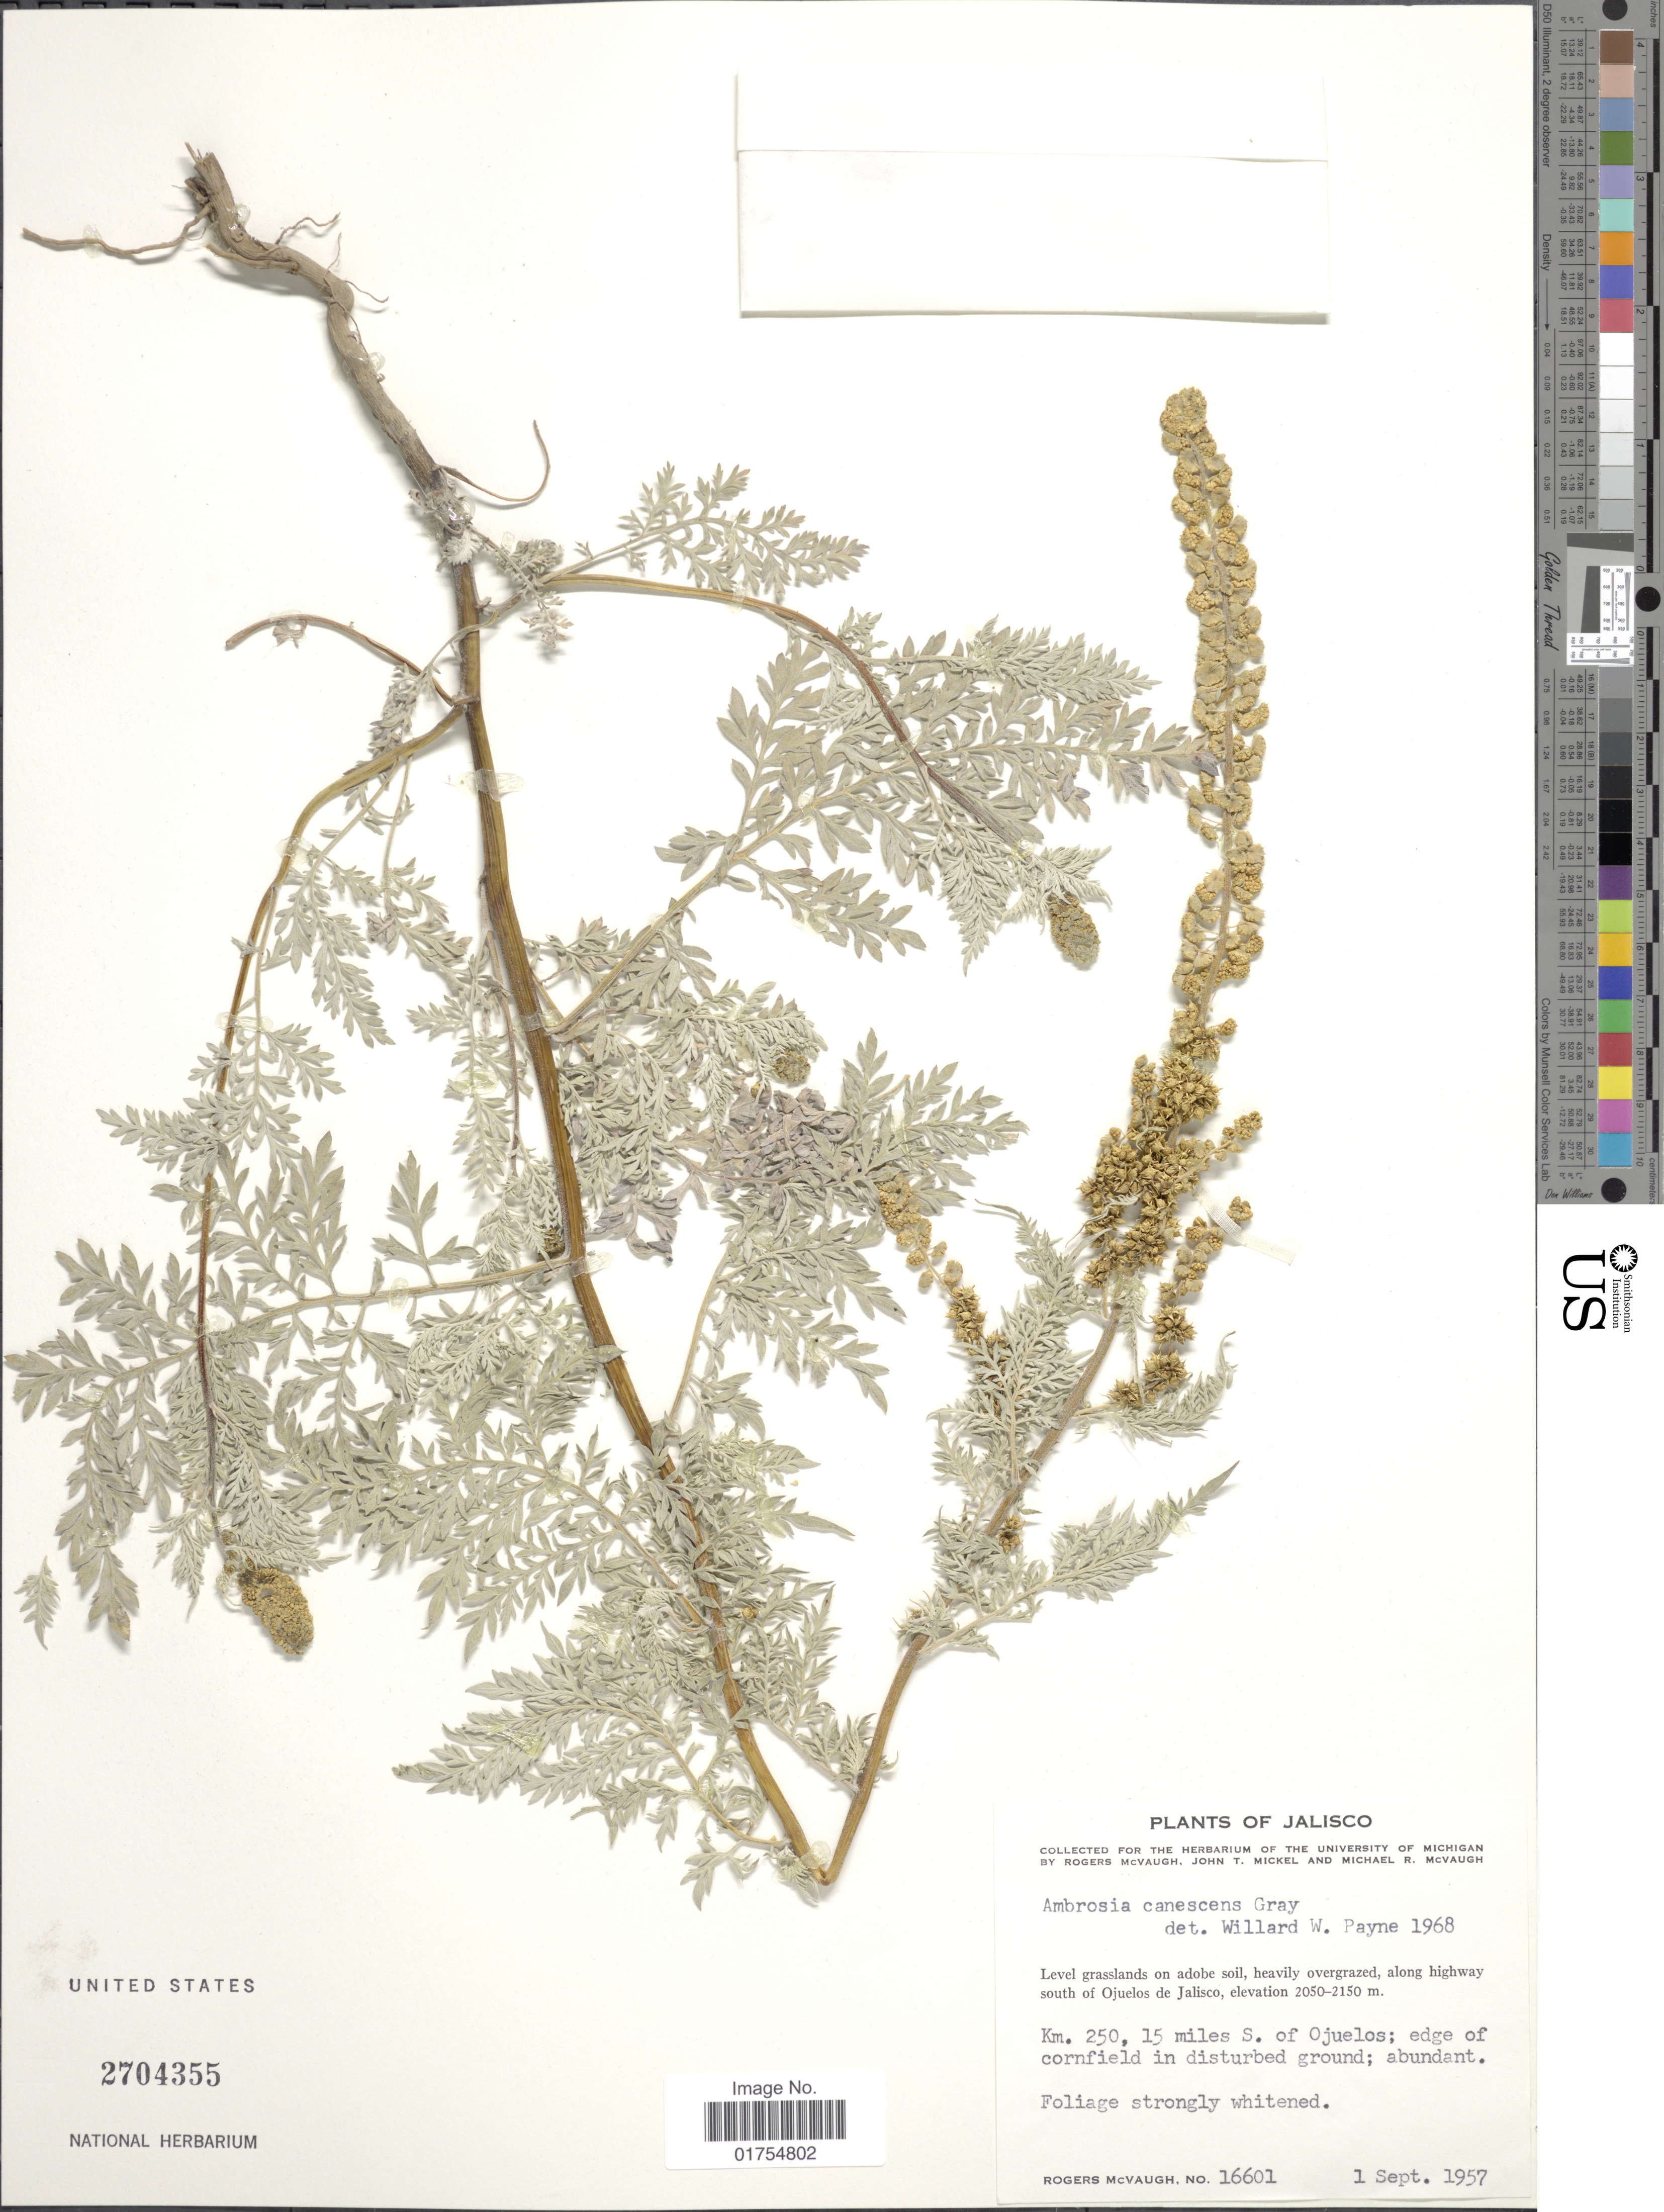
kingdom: Plantae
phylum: Tracheophyta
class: Magnoliopsida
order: Asterales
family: Asteraceae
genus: Franseria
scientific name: Franseria canescens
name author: Rydb.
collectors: R. McVaugh, J. T. Mickel & M. R. McVaugh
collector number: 16601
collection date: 1957-09-01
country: Mexico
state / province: Jalisco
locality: Km. 250 15 miles S of Ojuelos. Along highway south of Ojuelos de Jalisco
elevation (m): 2050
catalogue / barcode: US 2704355